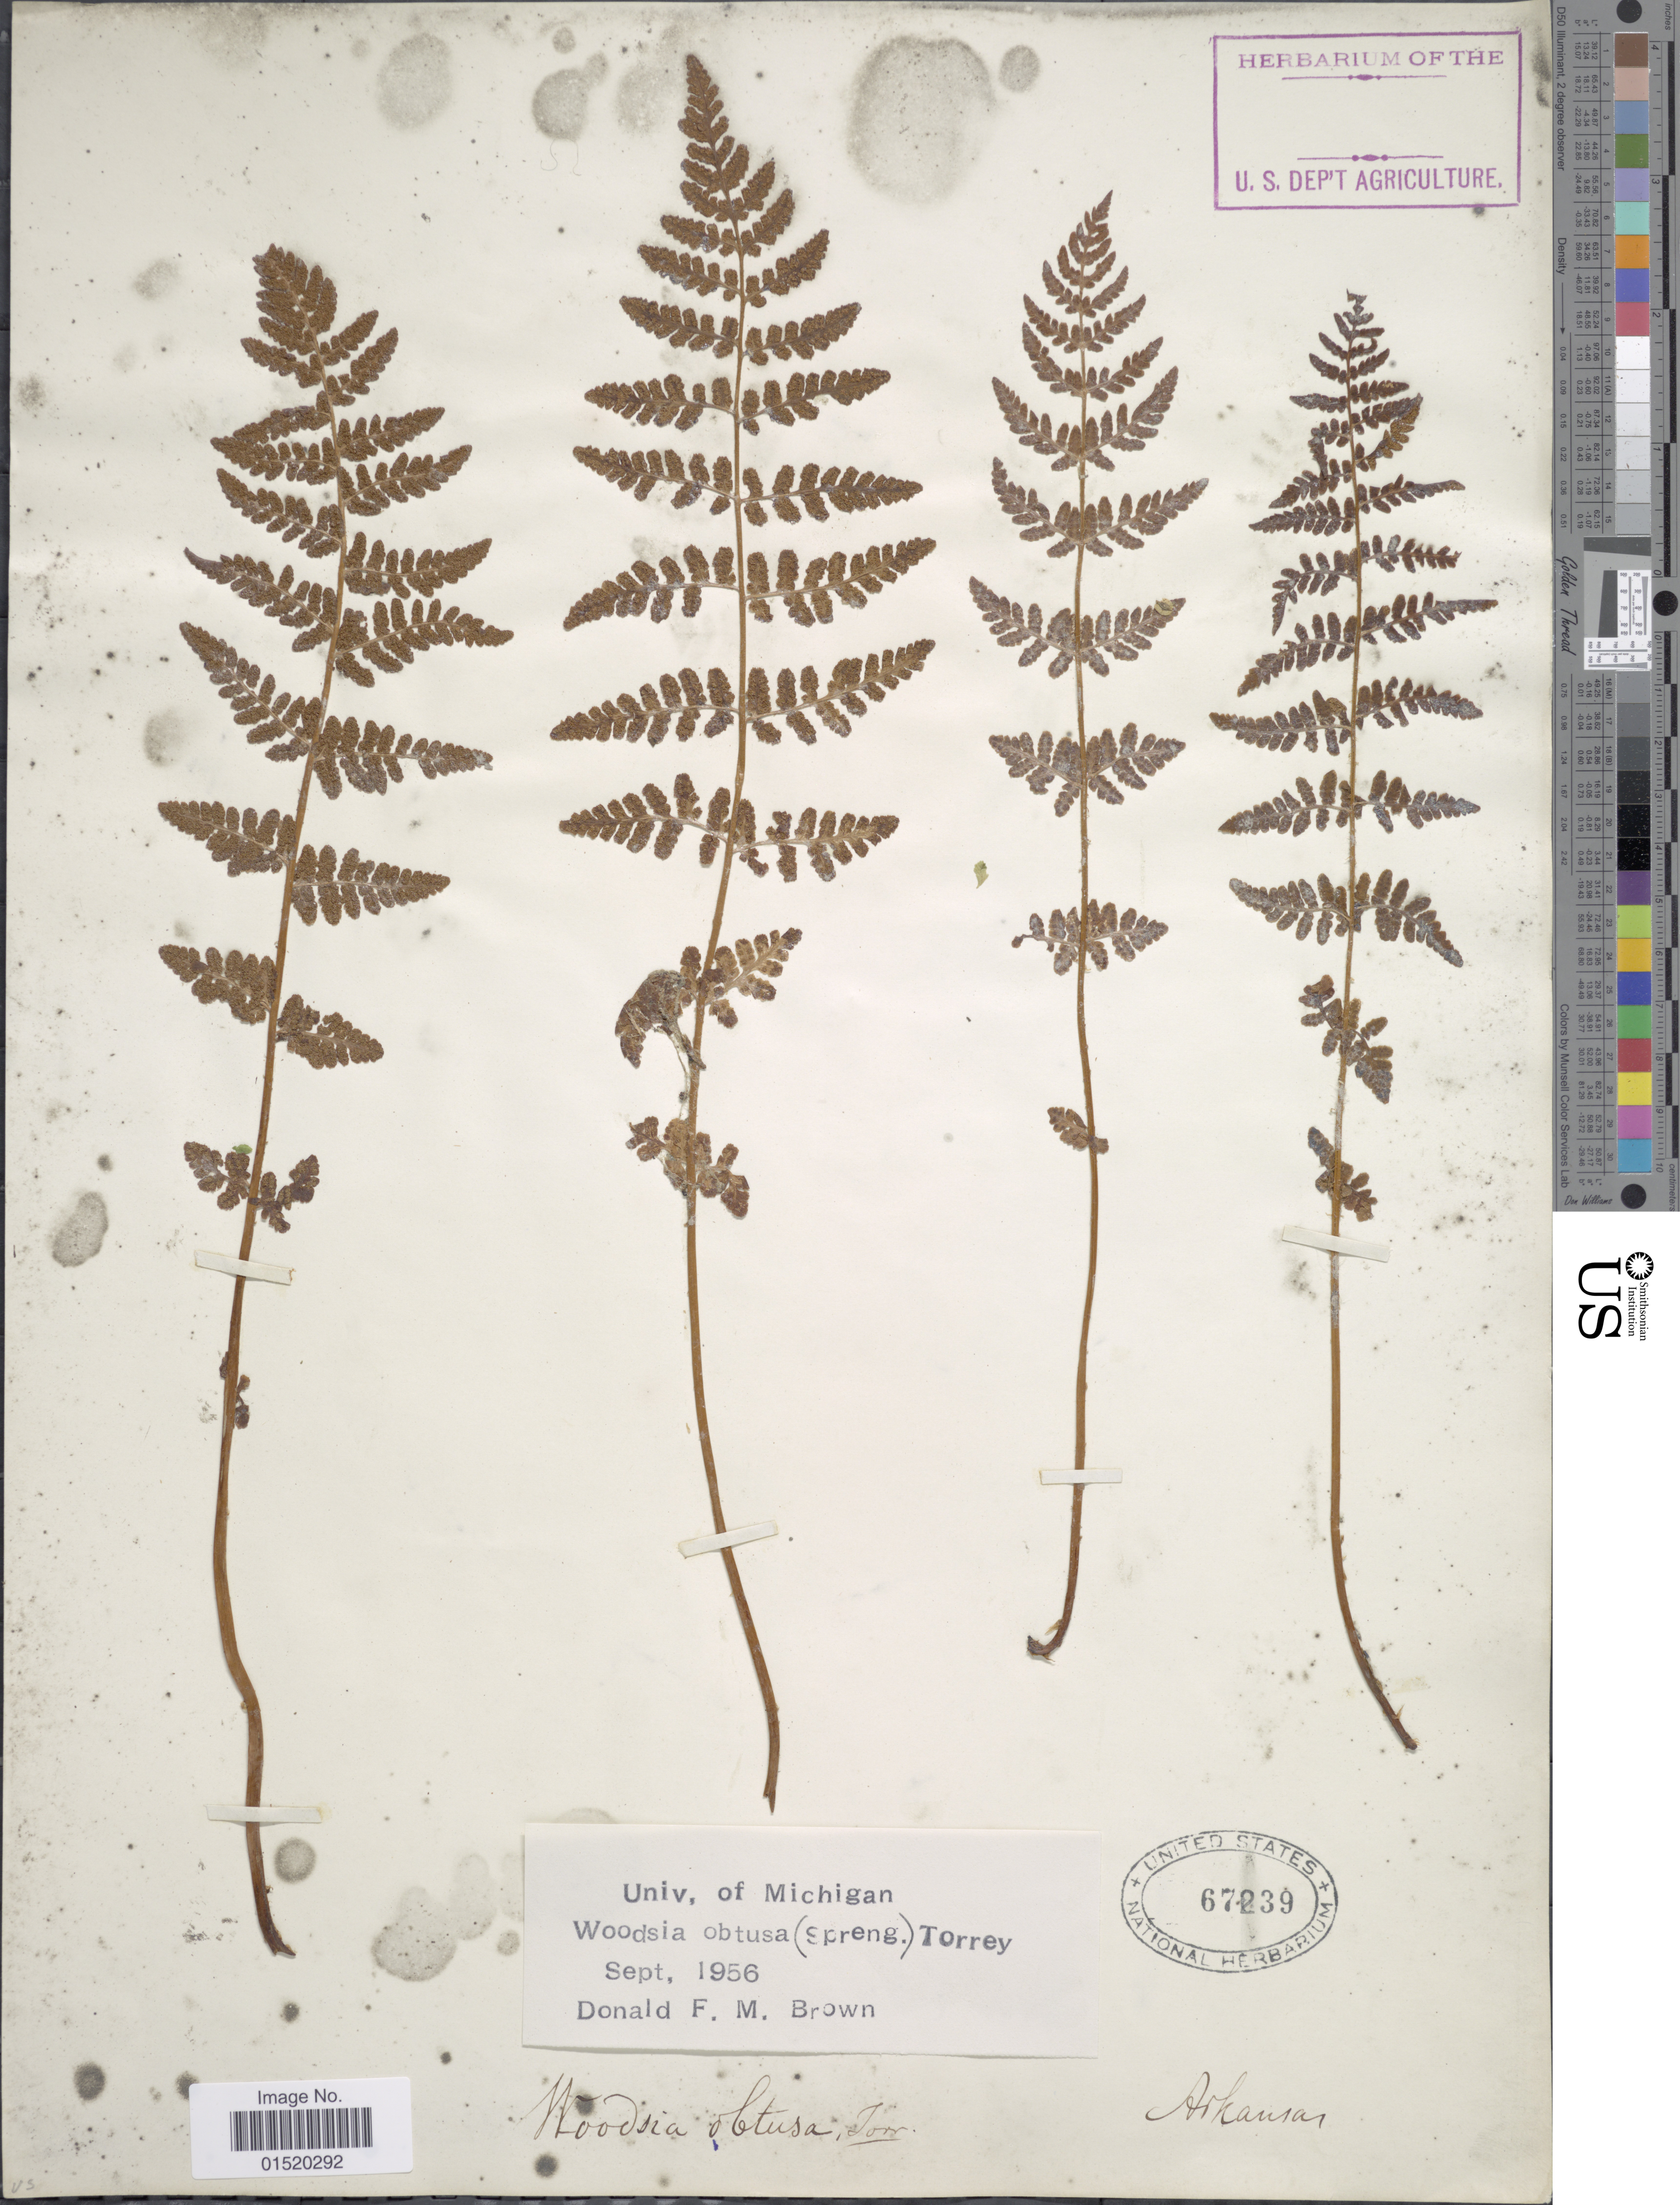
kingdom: Plantae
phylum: Tracheophyta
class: Polypodiopsida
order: Polypodiales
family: Woodsiaceae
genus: Woodsia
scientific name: Woodsia obtusa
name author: (Spreng.) Torr.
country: United States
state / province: Arkansas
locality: Arkansas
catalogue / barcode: US 67239